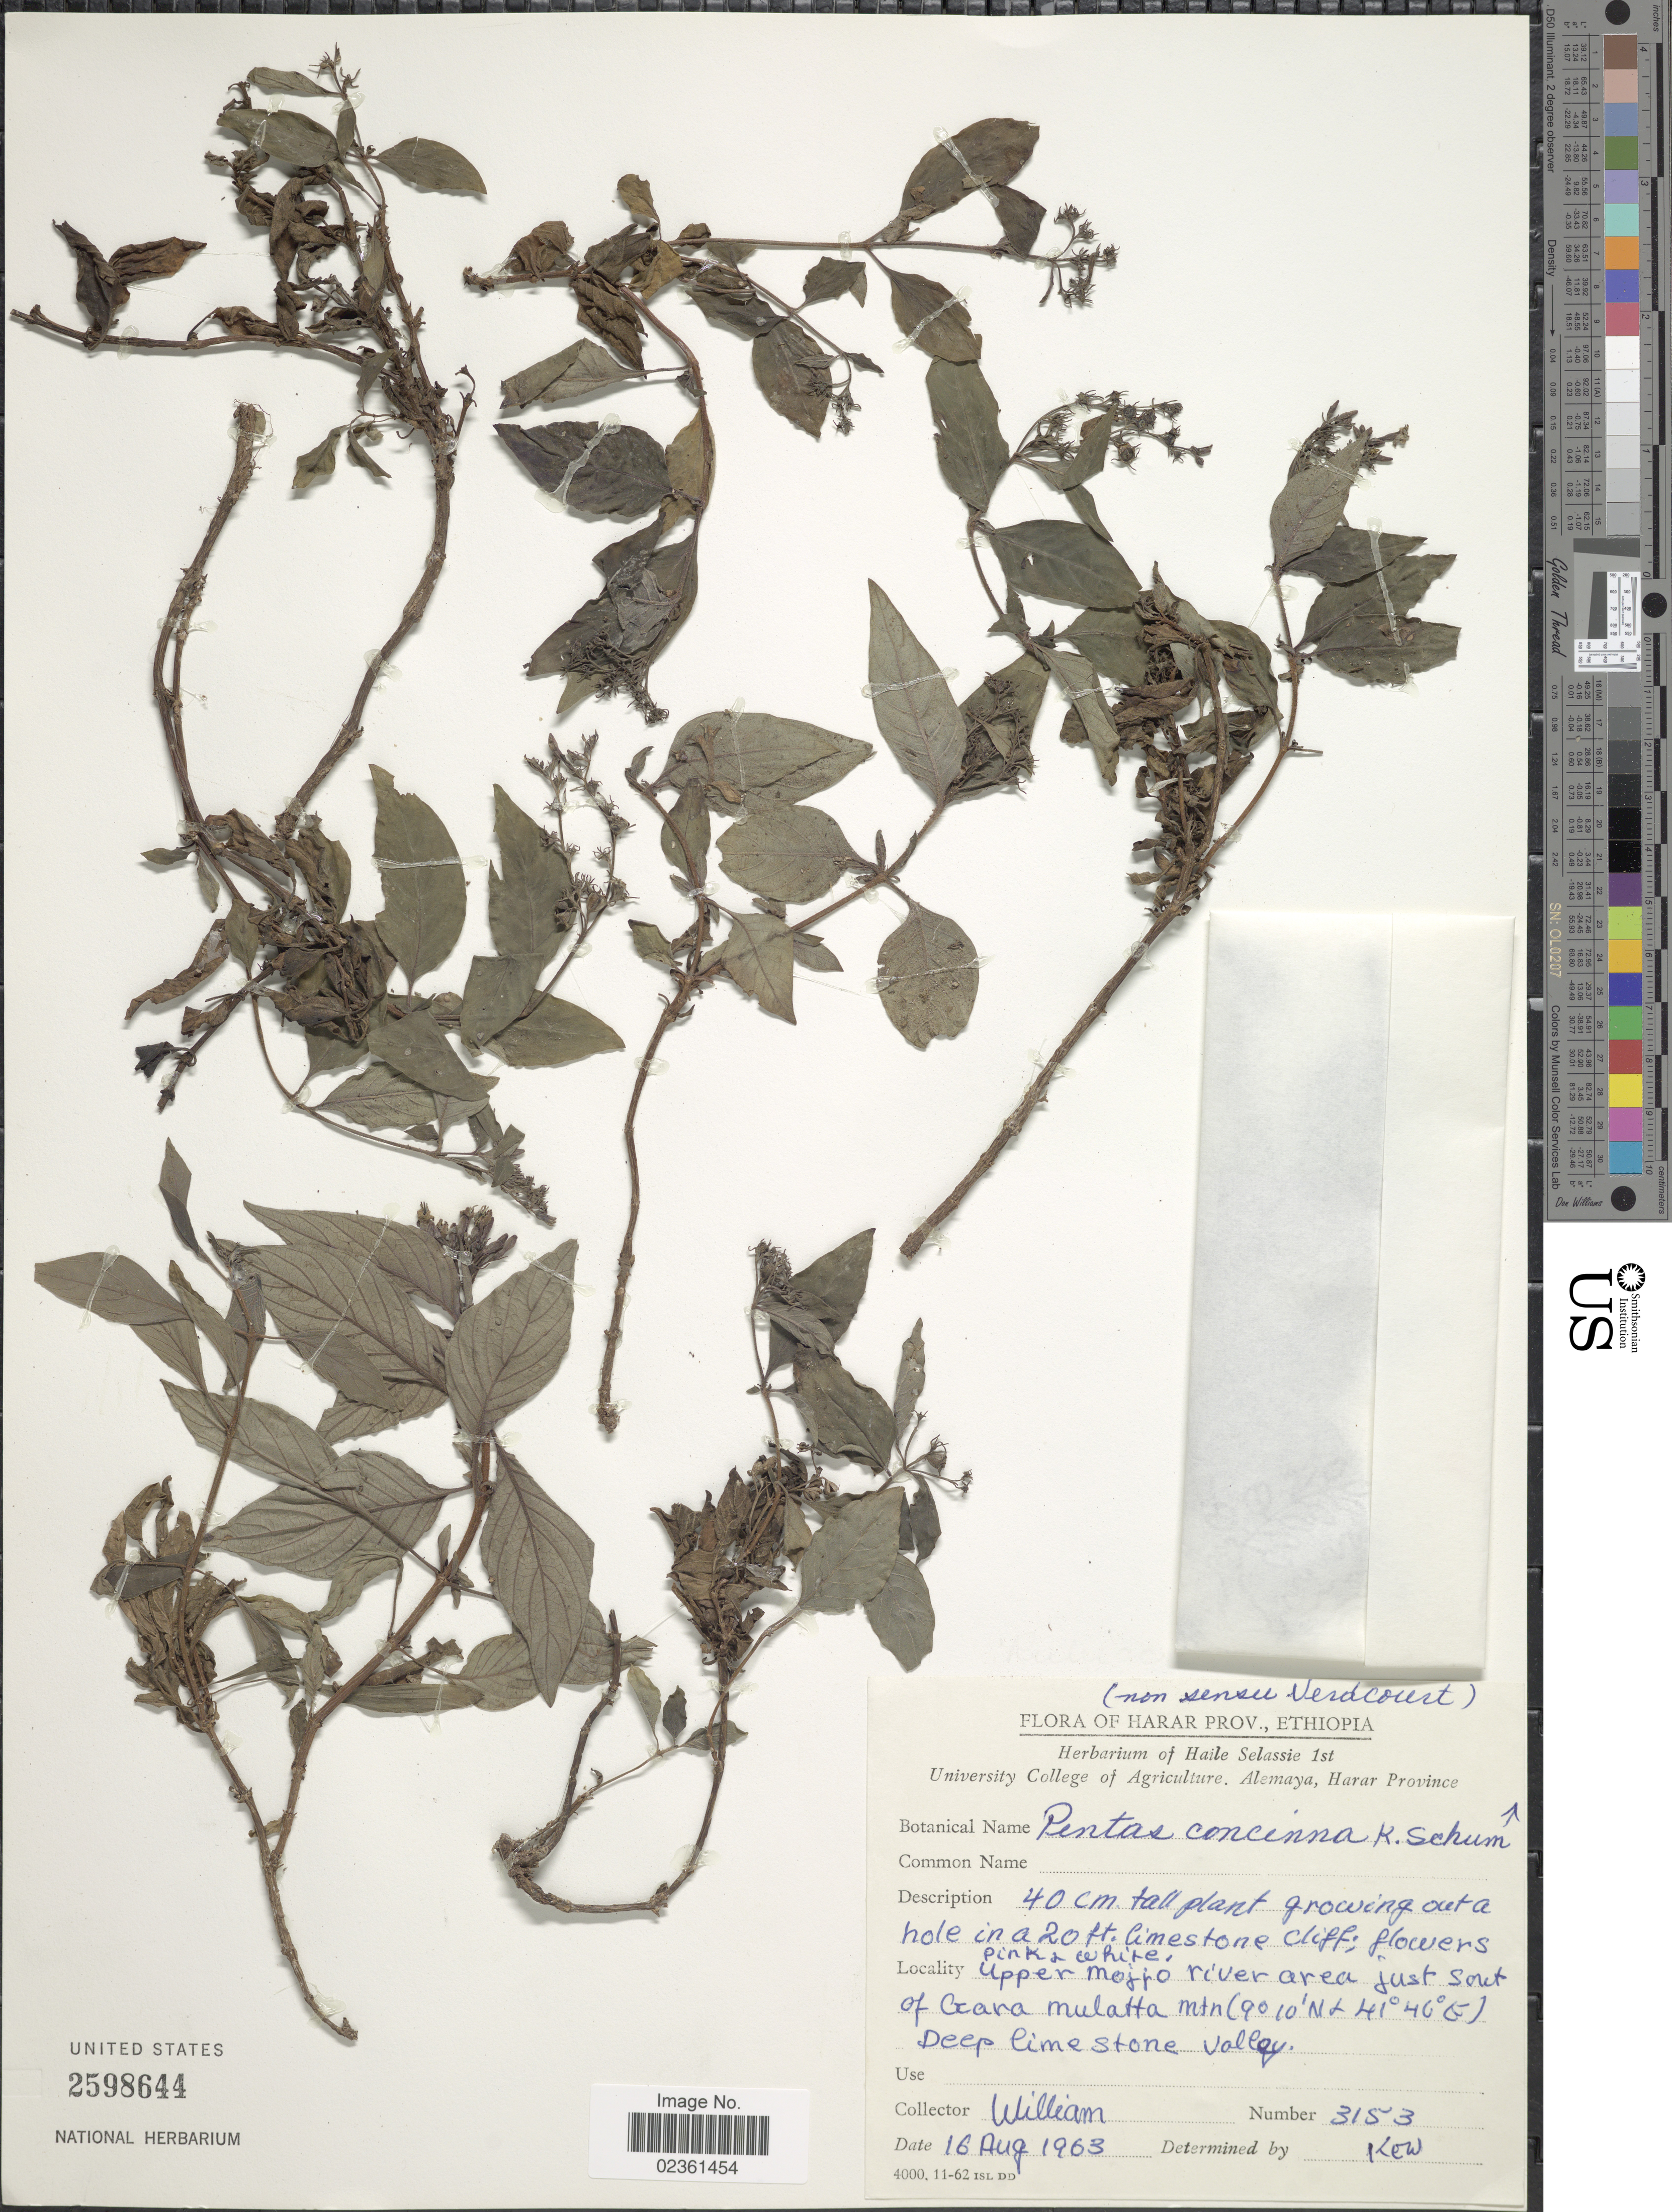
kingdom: Plantae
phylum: Tracheophyta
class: Magnoliopsida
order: Gentianales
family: Rubiaceae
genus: Pentas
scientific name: Pentas concinna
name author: K. Schum.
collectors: -. William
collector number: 3153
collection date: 1963-08-16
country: Ethiopia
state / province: Harari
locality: Harar Prov., Upper Mojjo river area just south of Gara Mulatta mtn, deep limestone valley.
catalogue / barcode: US 2598644